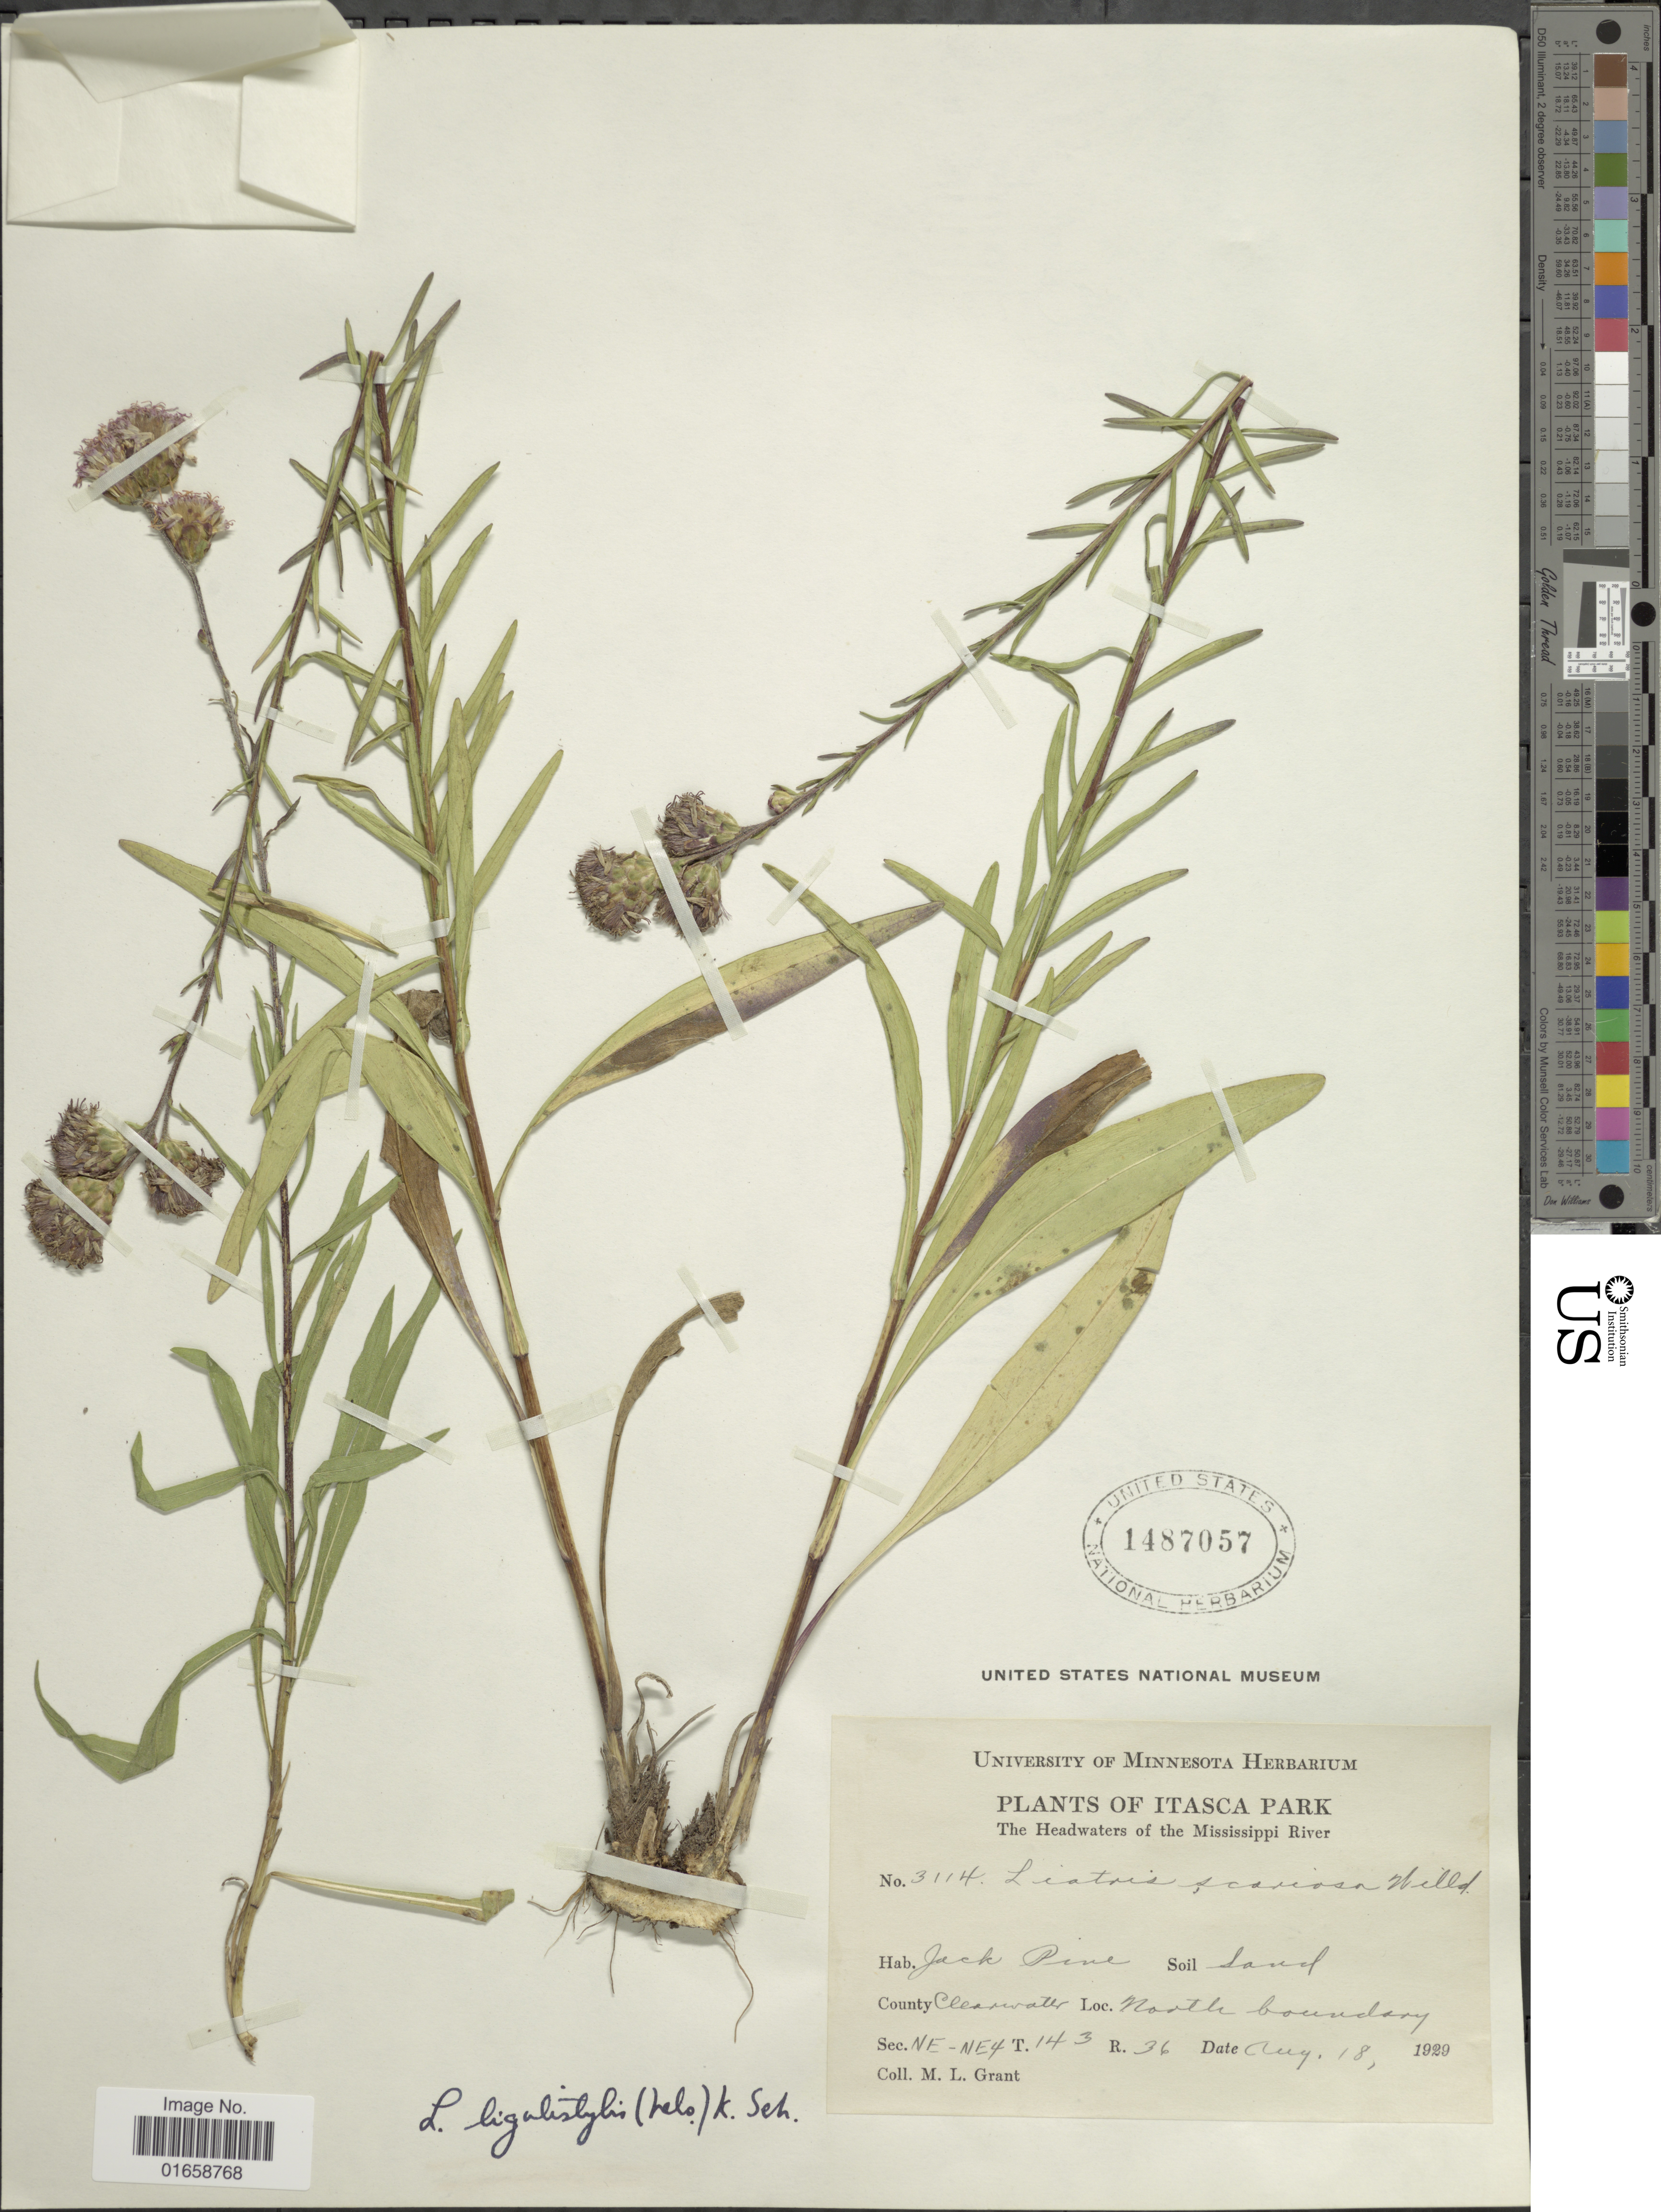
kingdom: Plantae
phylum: Tracheophyta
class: Magnoliopsida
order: Asterales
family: Asteraceae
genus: Liatris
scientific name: Liatris ligulistylis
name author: (A. Nelson) K. Schum.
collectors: M. L. Grant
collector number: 3114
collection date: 1929-08-18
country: United States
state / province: Minnesota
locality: Itasca Park,The headwaters of the Mississippi River, County Clearwater, North boundary, NE-NE4 T 143 R 36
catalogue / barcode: US 1487057